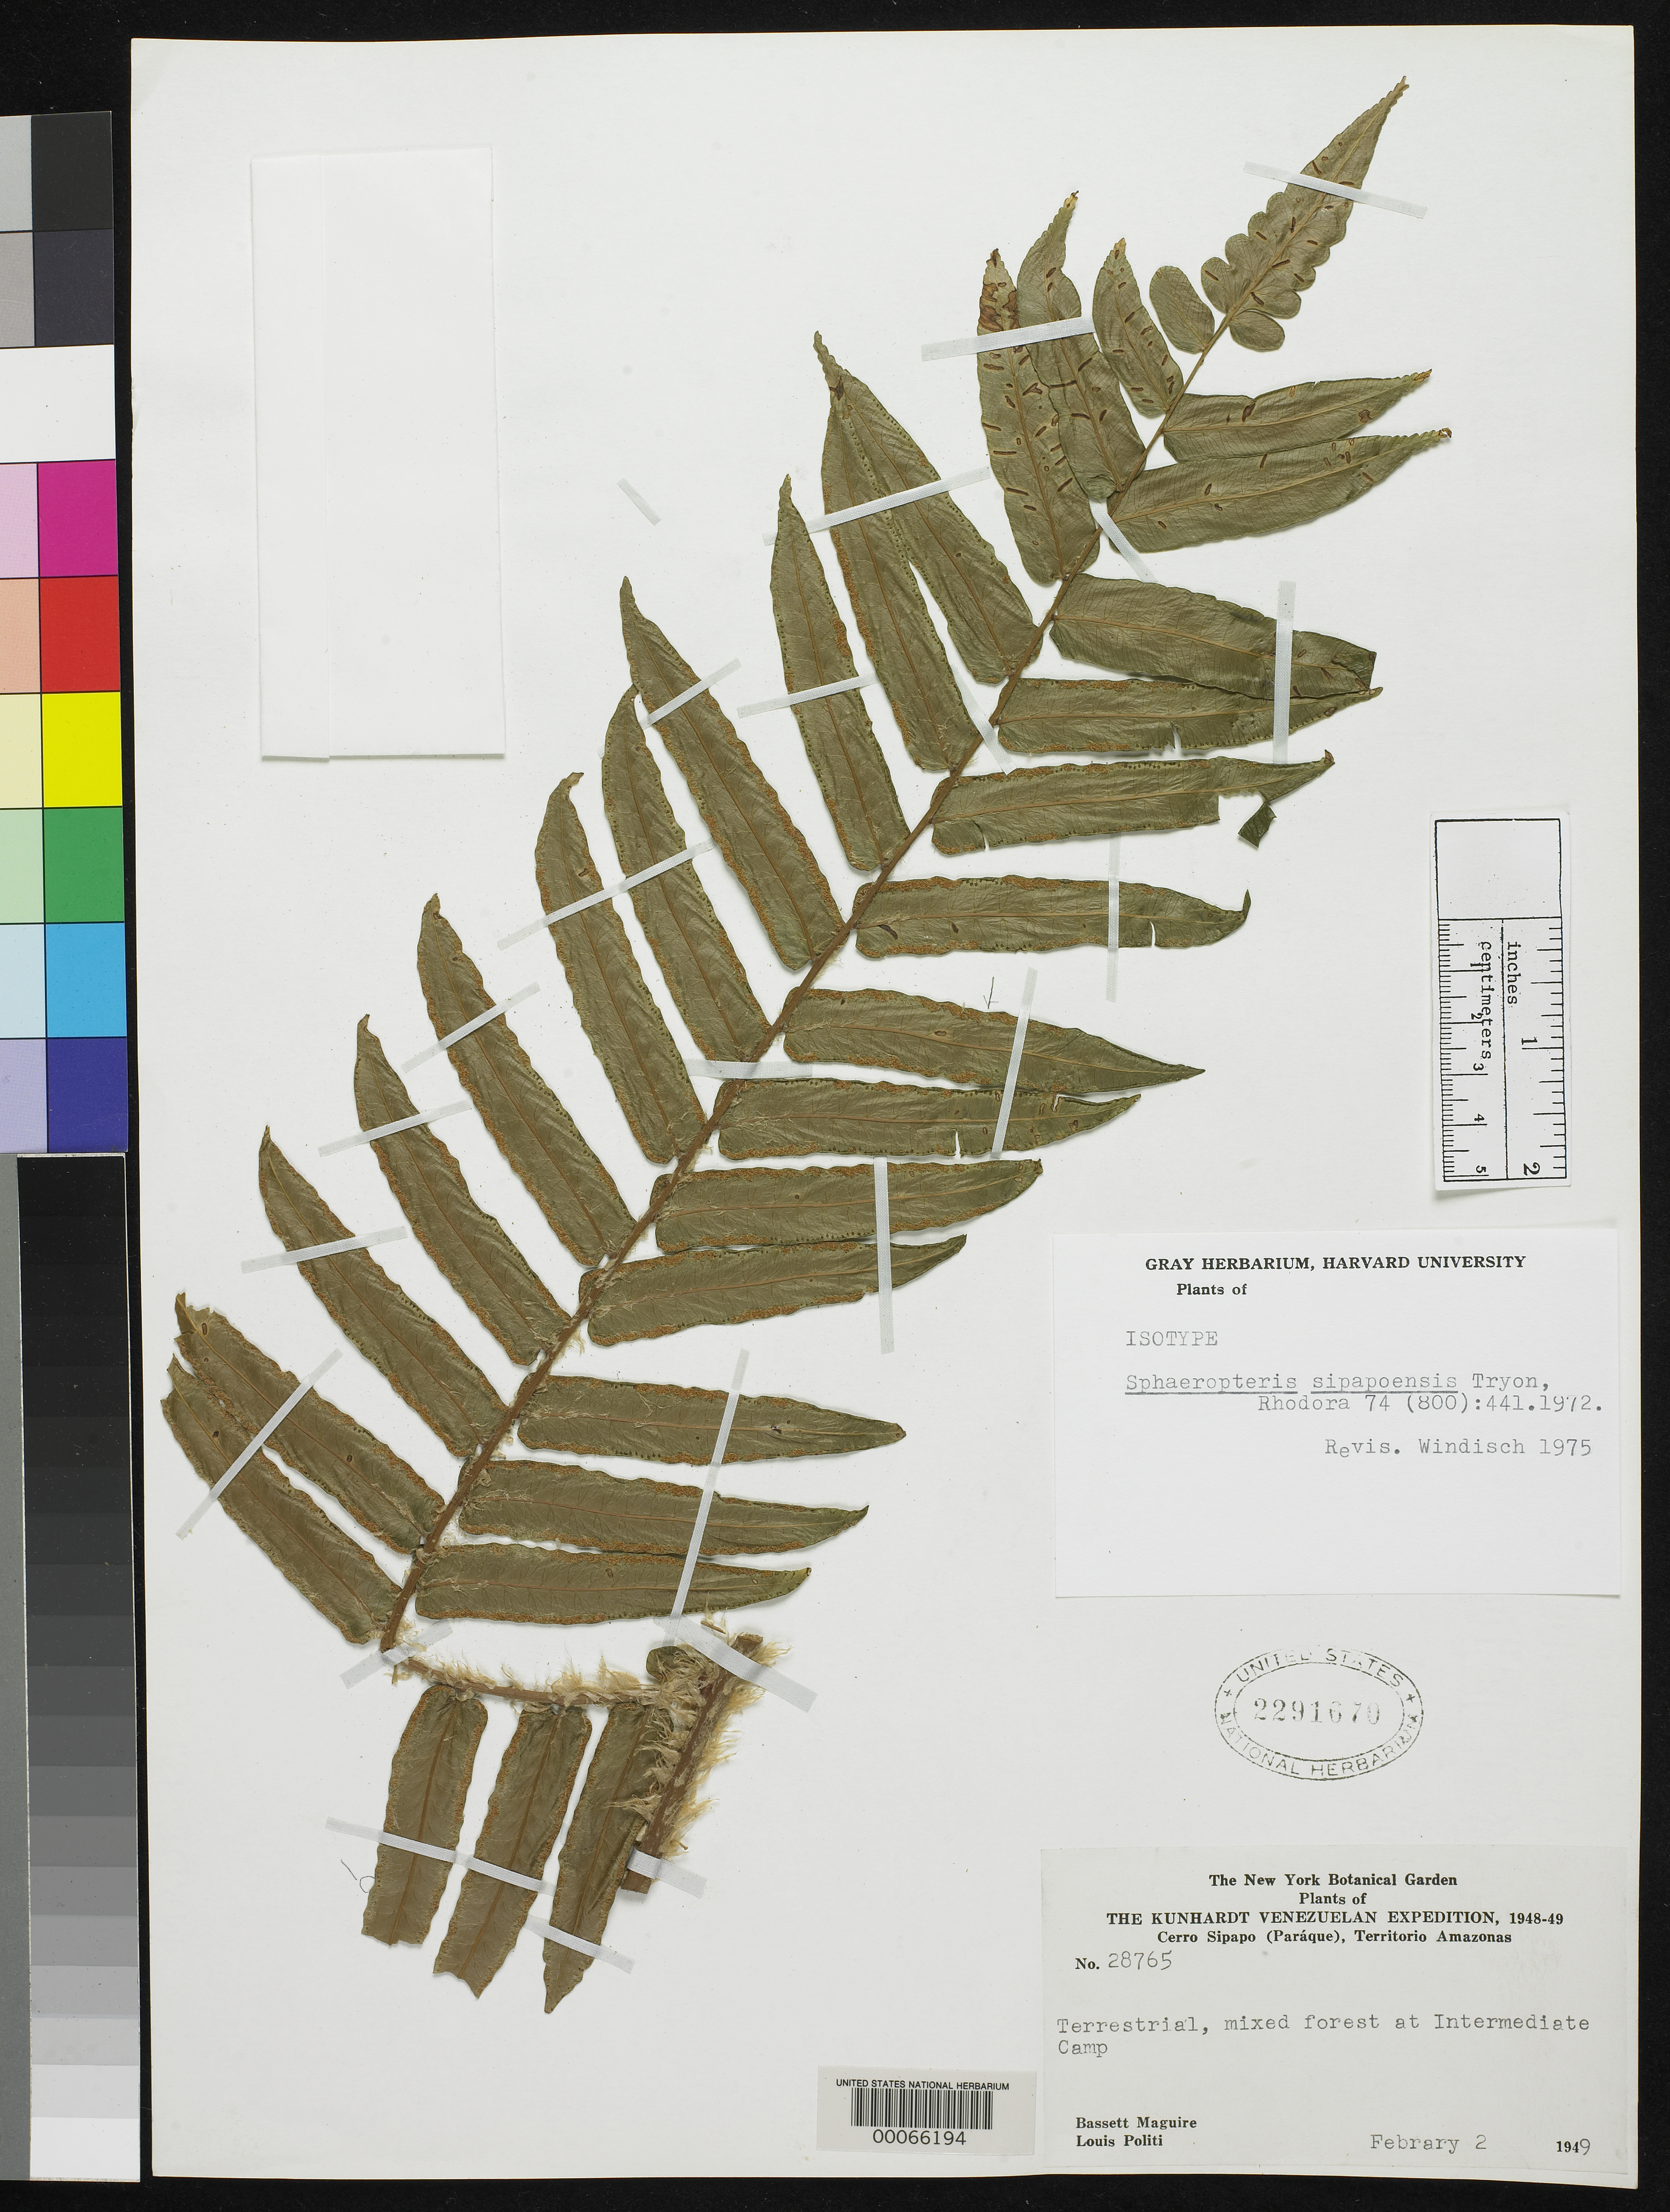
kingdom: Plantae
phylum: Tracheophyta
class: Polypodiopsida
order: Cyatheales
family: Cyatheaceae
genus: Sphaeropteris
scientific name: Sphaeropteris sipapoensis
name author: R.M. Tryon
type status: Isotype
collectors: B. Maguire & L. Politi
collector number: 28765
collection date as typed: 02 Feb 1949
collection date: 1949-02-02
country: Venezuela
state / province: Amazonas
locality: Cerro Sipapo (paraque), intermediate camp.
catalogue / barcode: US 2291670